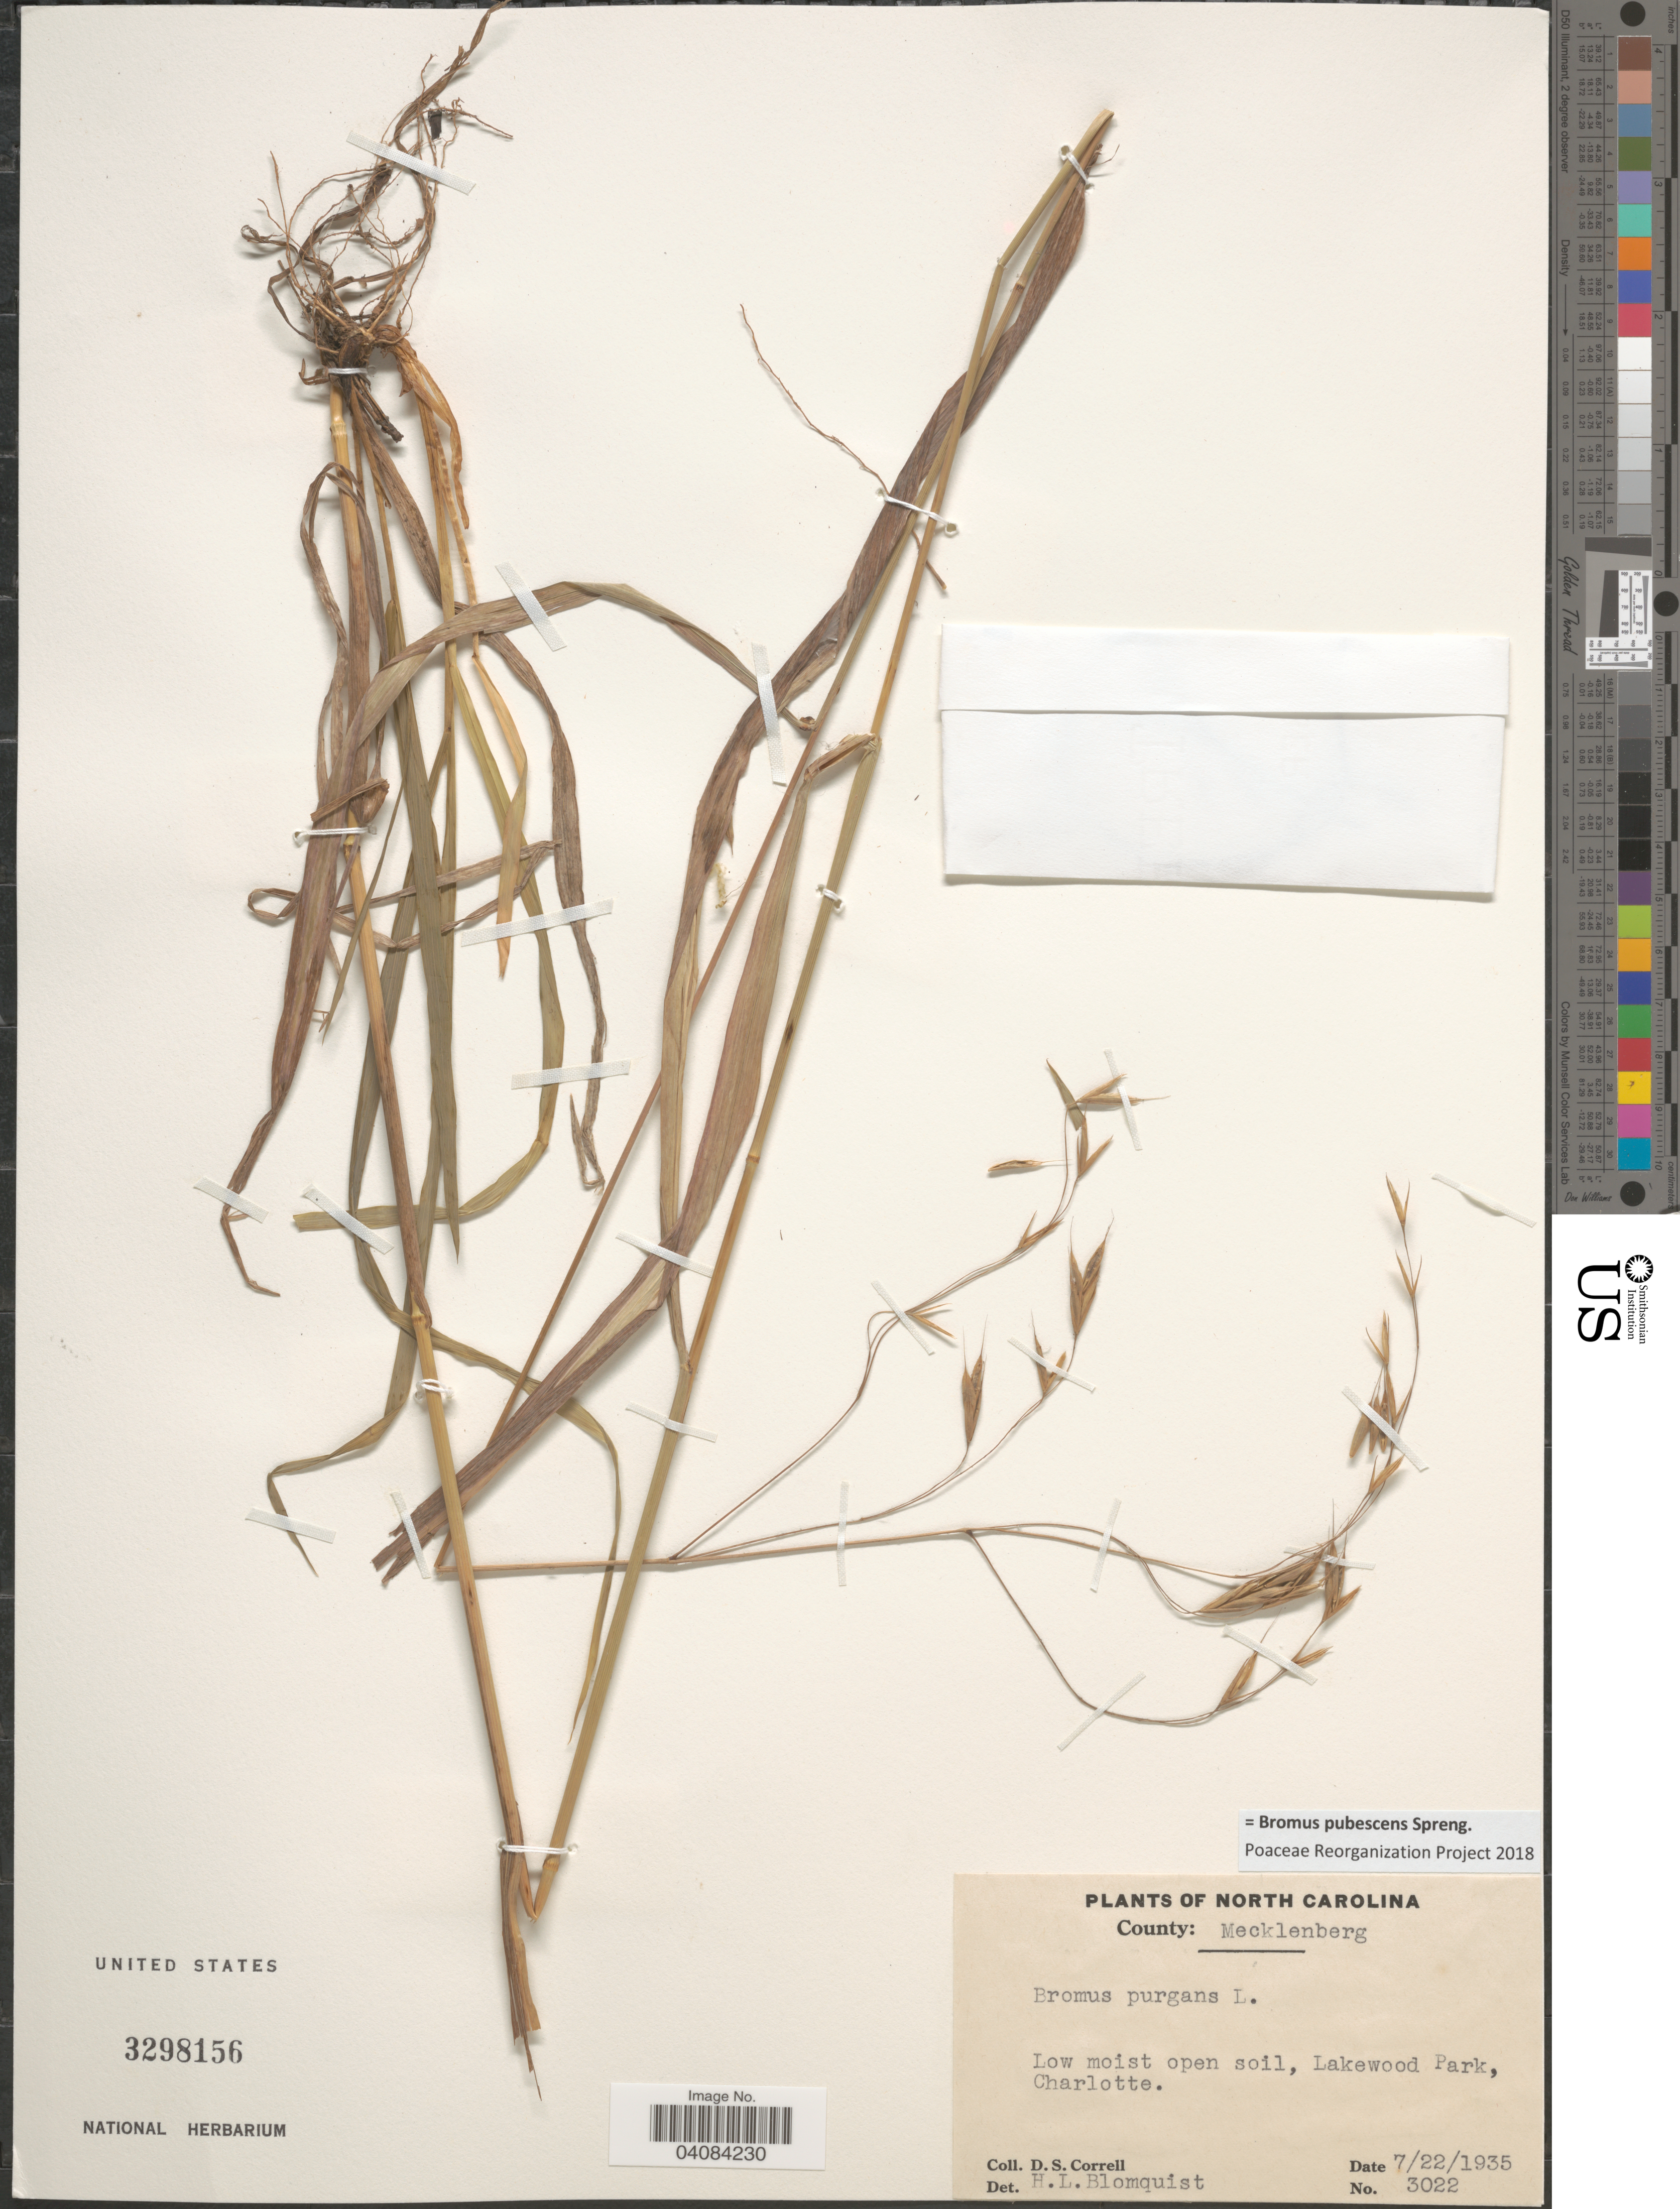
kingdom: Plantae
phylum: Tracheophyta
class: Liliopsida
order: Poales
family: Poaceae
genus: Bromus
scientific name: Bromus pubescens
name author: Muhl. ex Willd.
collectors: D. S. Correll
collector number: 3022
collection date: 1935-07-22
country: United States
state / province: North Carolina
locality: County: Mecklenberg. Low moist open soil, Lakewood Park, Charlotte.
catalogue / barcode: US 3298156